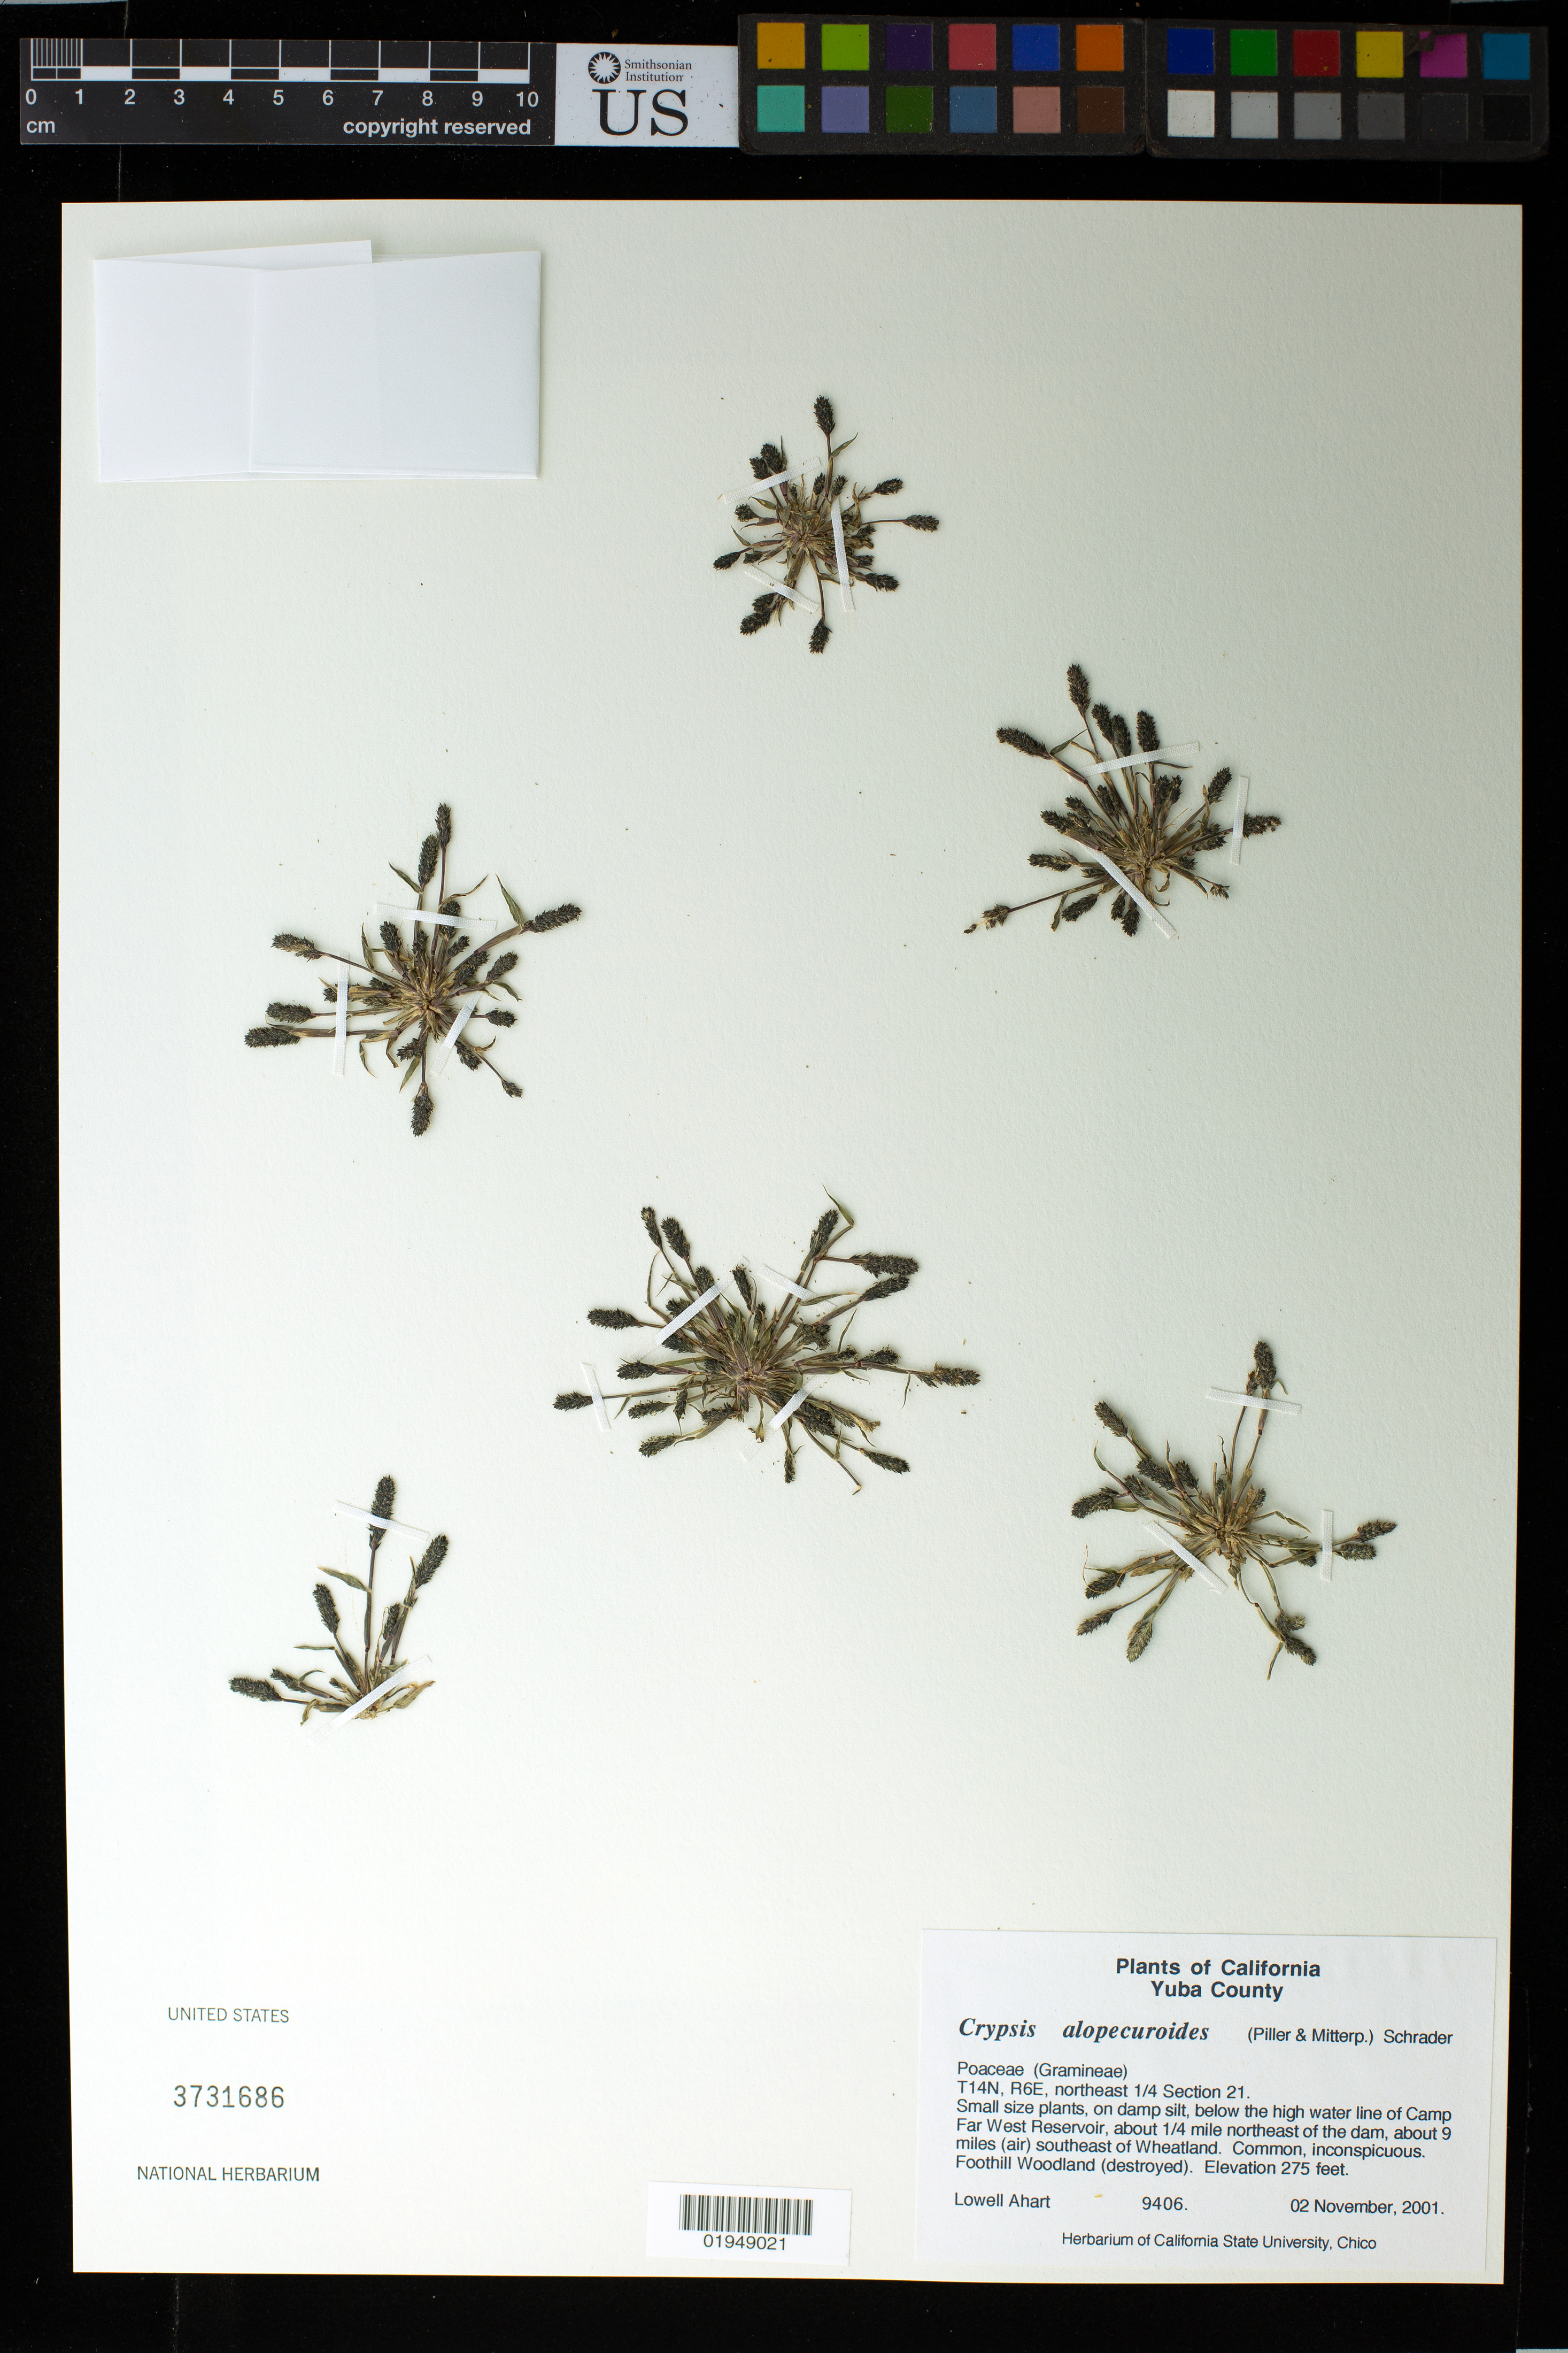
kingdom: Plantae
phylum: Tracheophyta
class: Liliopsida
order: Poales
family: Poaceae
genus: Crypsis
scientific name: Crypsis alopecuroides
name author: (Piller & Mitterp.) Schrad.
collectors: L. Ahart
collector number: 9406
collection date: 2001-11-02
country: United States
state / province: California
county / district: Yuba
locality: Below the high water line of Camp Far West Reservoir, about 1/4 mile northeast of the dam, about 9 miles (air) southeast of Wheatland. T14N, R6E, northeast 1/4 Section 21.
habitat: foothill woodland (destroyed)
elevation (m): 84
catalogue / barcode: US 3731686